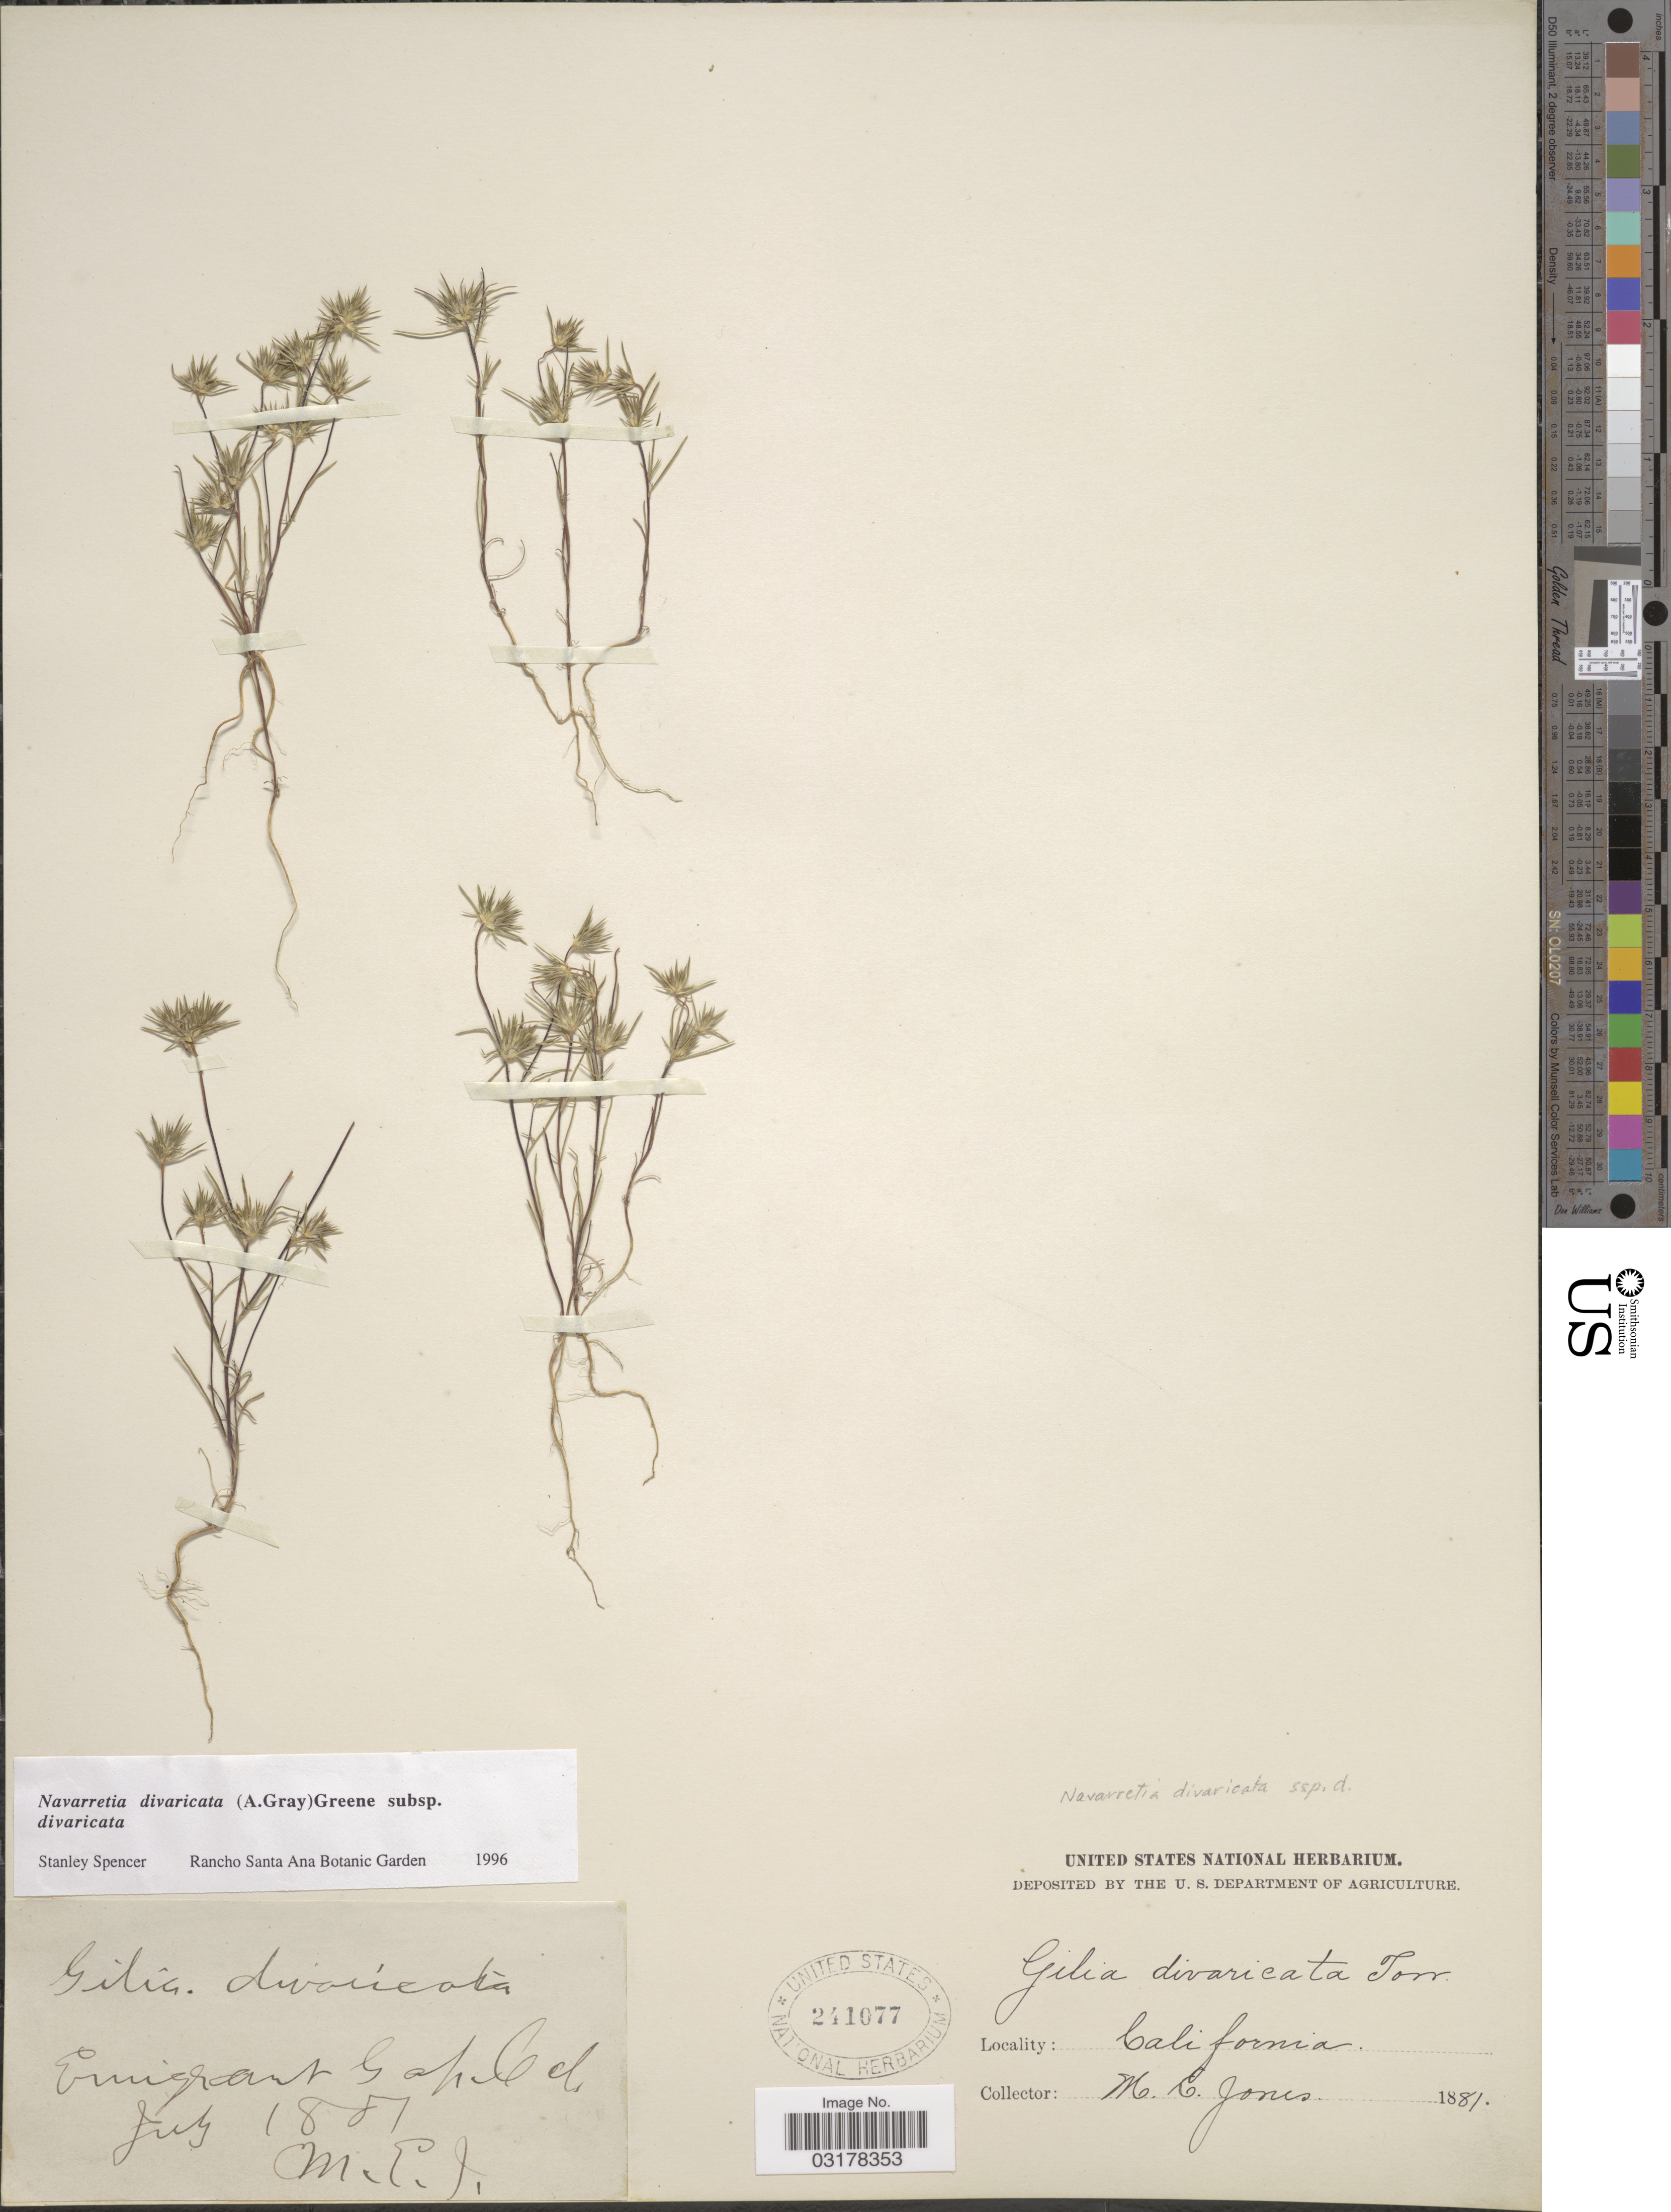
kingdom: Plantae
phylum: Tracheophyta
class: Magnoliopsida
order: Ericales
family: Polemoniaceae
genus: Navarretia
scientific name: Navarretia divaricata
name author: S.W. Greene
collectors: M. E. Jones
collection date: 1881-07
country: United States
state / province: California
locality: Emigrant Gap.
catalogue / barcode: US 241077